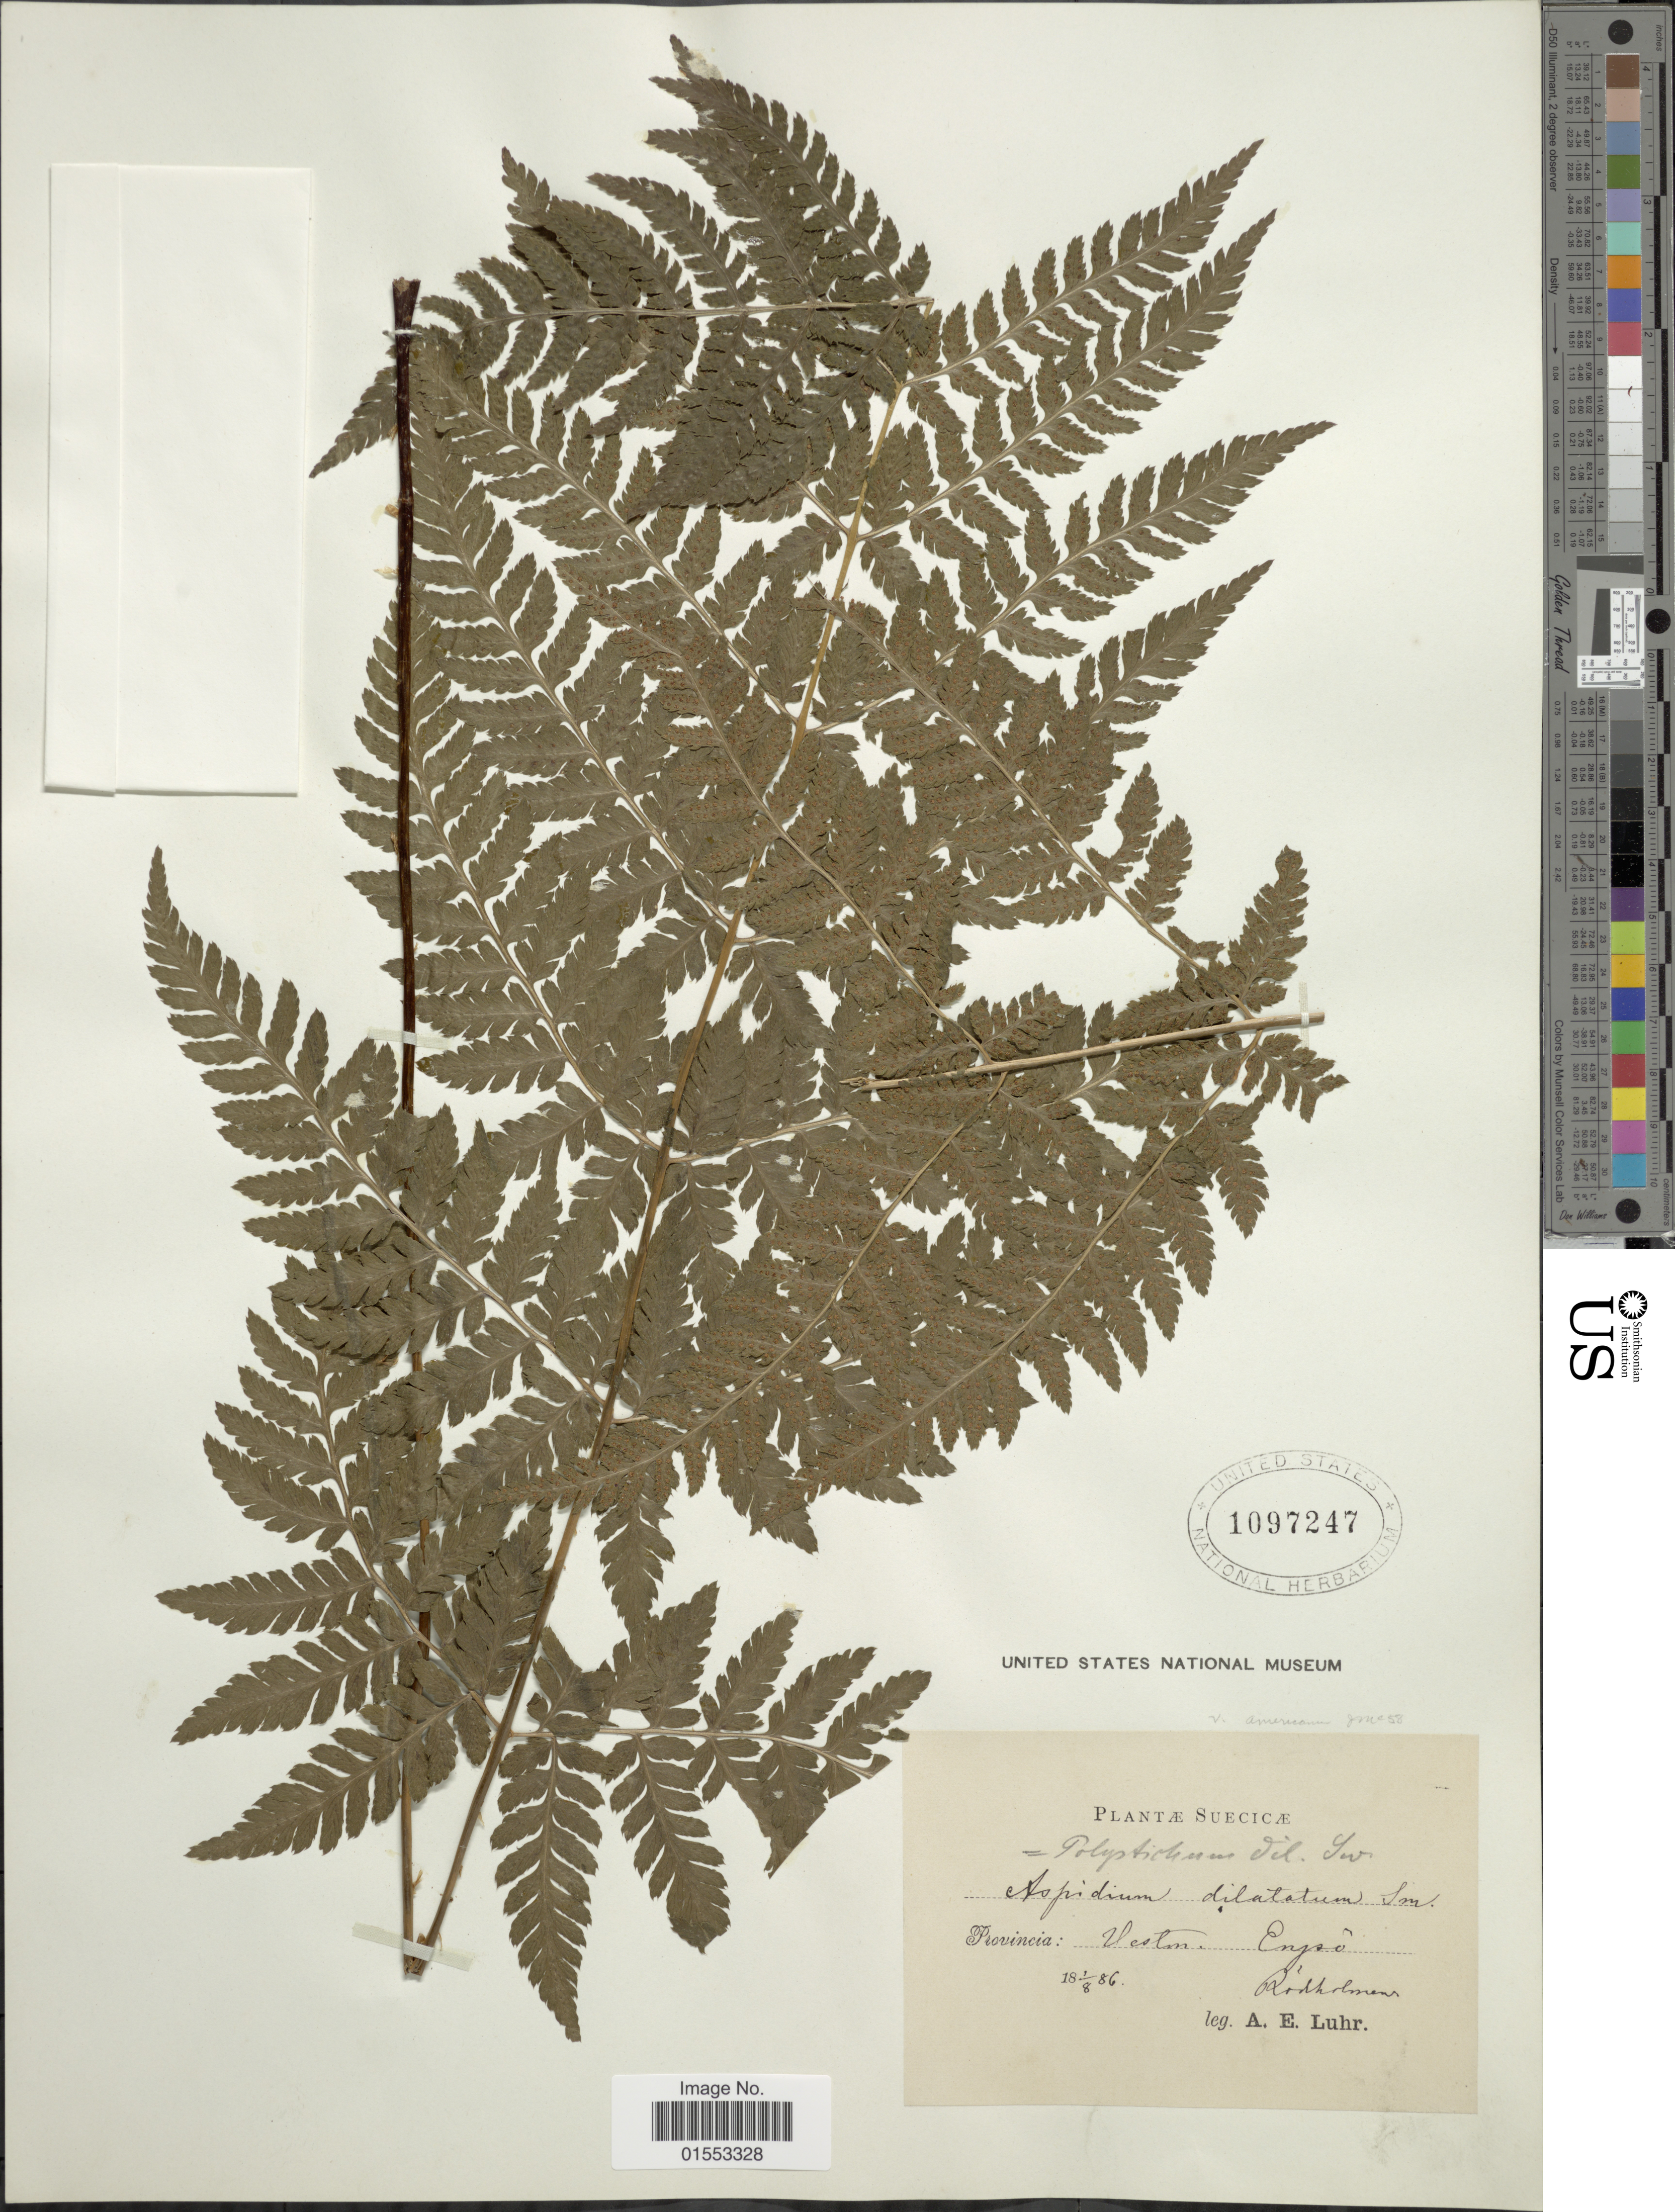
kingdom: Plantae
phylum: Tracheophyta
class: Polypodiopsida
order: Polypodiales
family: Dryopteridaceae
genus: Dryopteris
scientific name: Dryopteris expansa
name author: (C. Presl) Fraser-Jenk. & Jermy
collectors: A. Luhr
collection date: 1886-01-08 or 1886-08-01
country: Sweden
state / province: Vastmanland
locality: Engsö, Rödholmen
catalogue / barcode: US 1097247